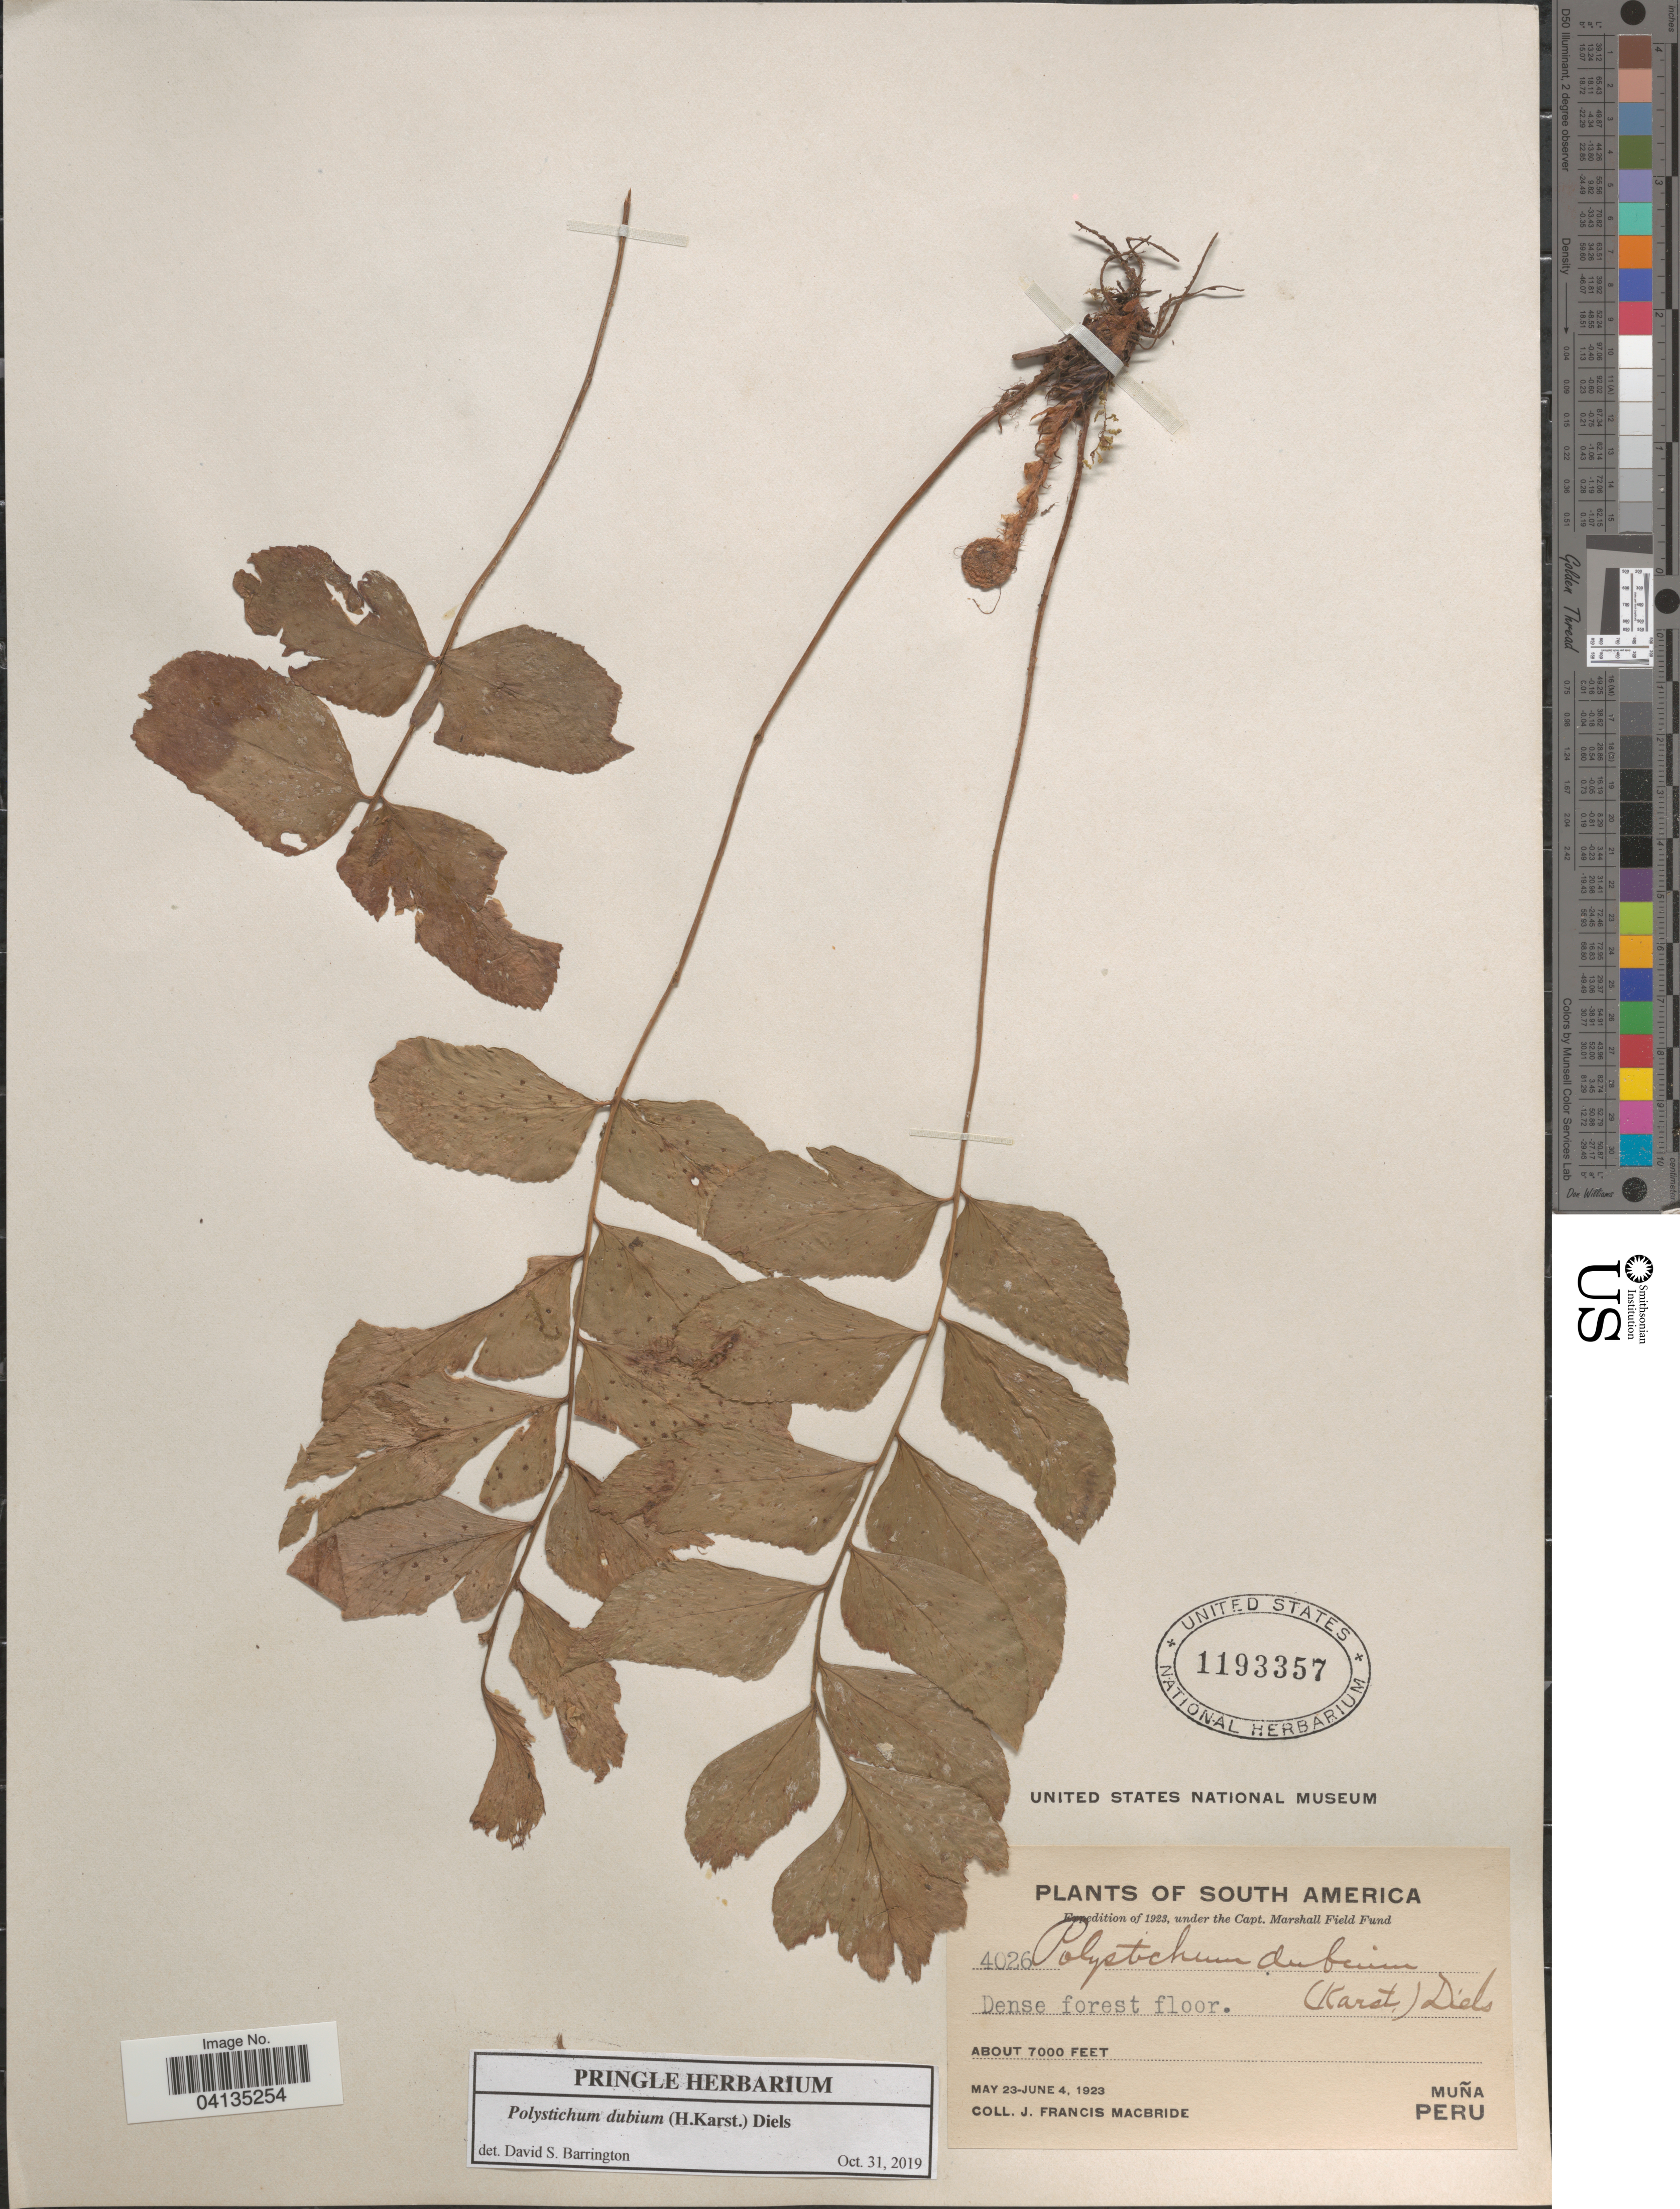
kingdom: Plantae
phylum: Tracheophyta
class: Polypodiopsida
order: Polypodiales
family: Dryopteridaceae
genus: Polystichum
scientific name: Polystichum dubium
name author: (H. Karst.) Diels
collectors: J. F. Macbride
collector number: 4026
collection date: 1923-05-23/1923-06-04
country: Peru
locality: Expedition of 1923. Muña.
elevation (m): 2134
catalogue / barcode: US 1193357